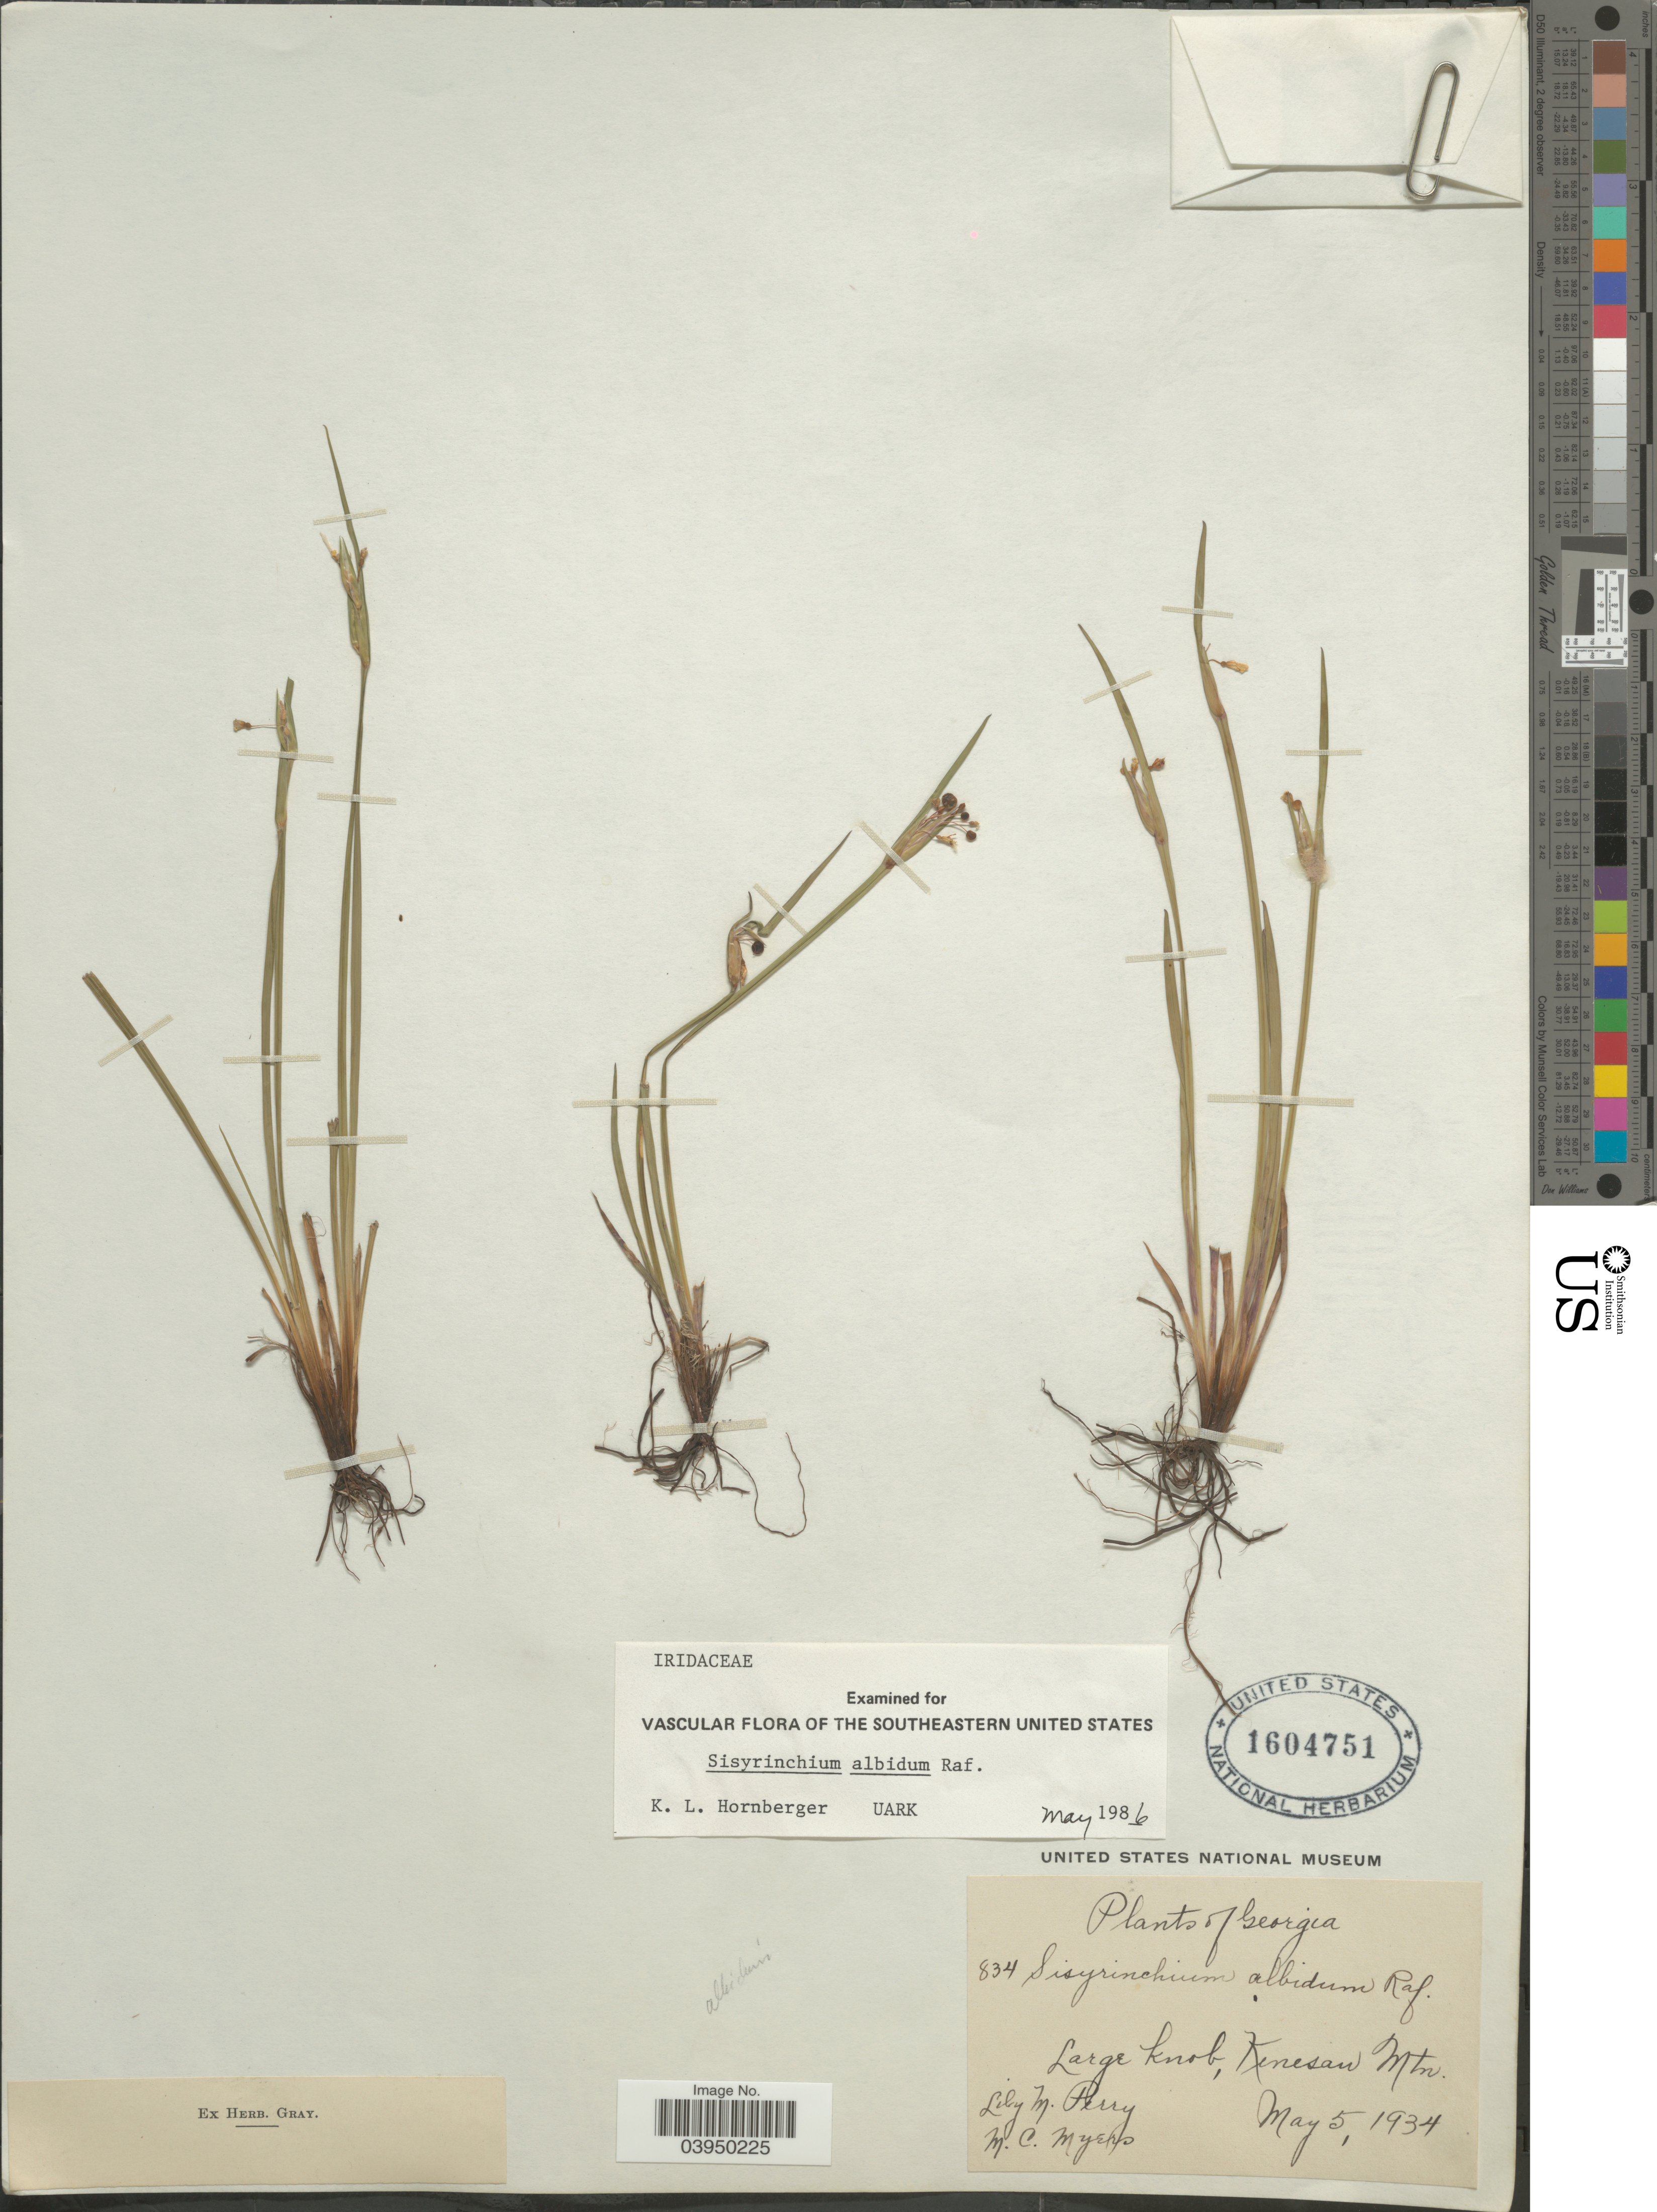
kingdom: Plantae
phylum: Tracheophyta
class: Liliopsida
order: Asparagales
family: Iridaceae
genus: Sisyrinchium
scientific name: Sisyrinchium albidum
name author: Raf.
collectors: L. M. Perry & M. Myers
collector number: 834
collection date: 1934-05-05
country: United States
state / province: Georgia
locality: Kenesaw Mtn.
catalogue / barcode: US 1604751